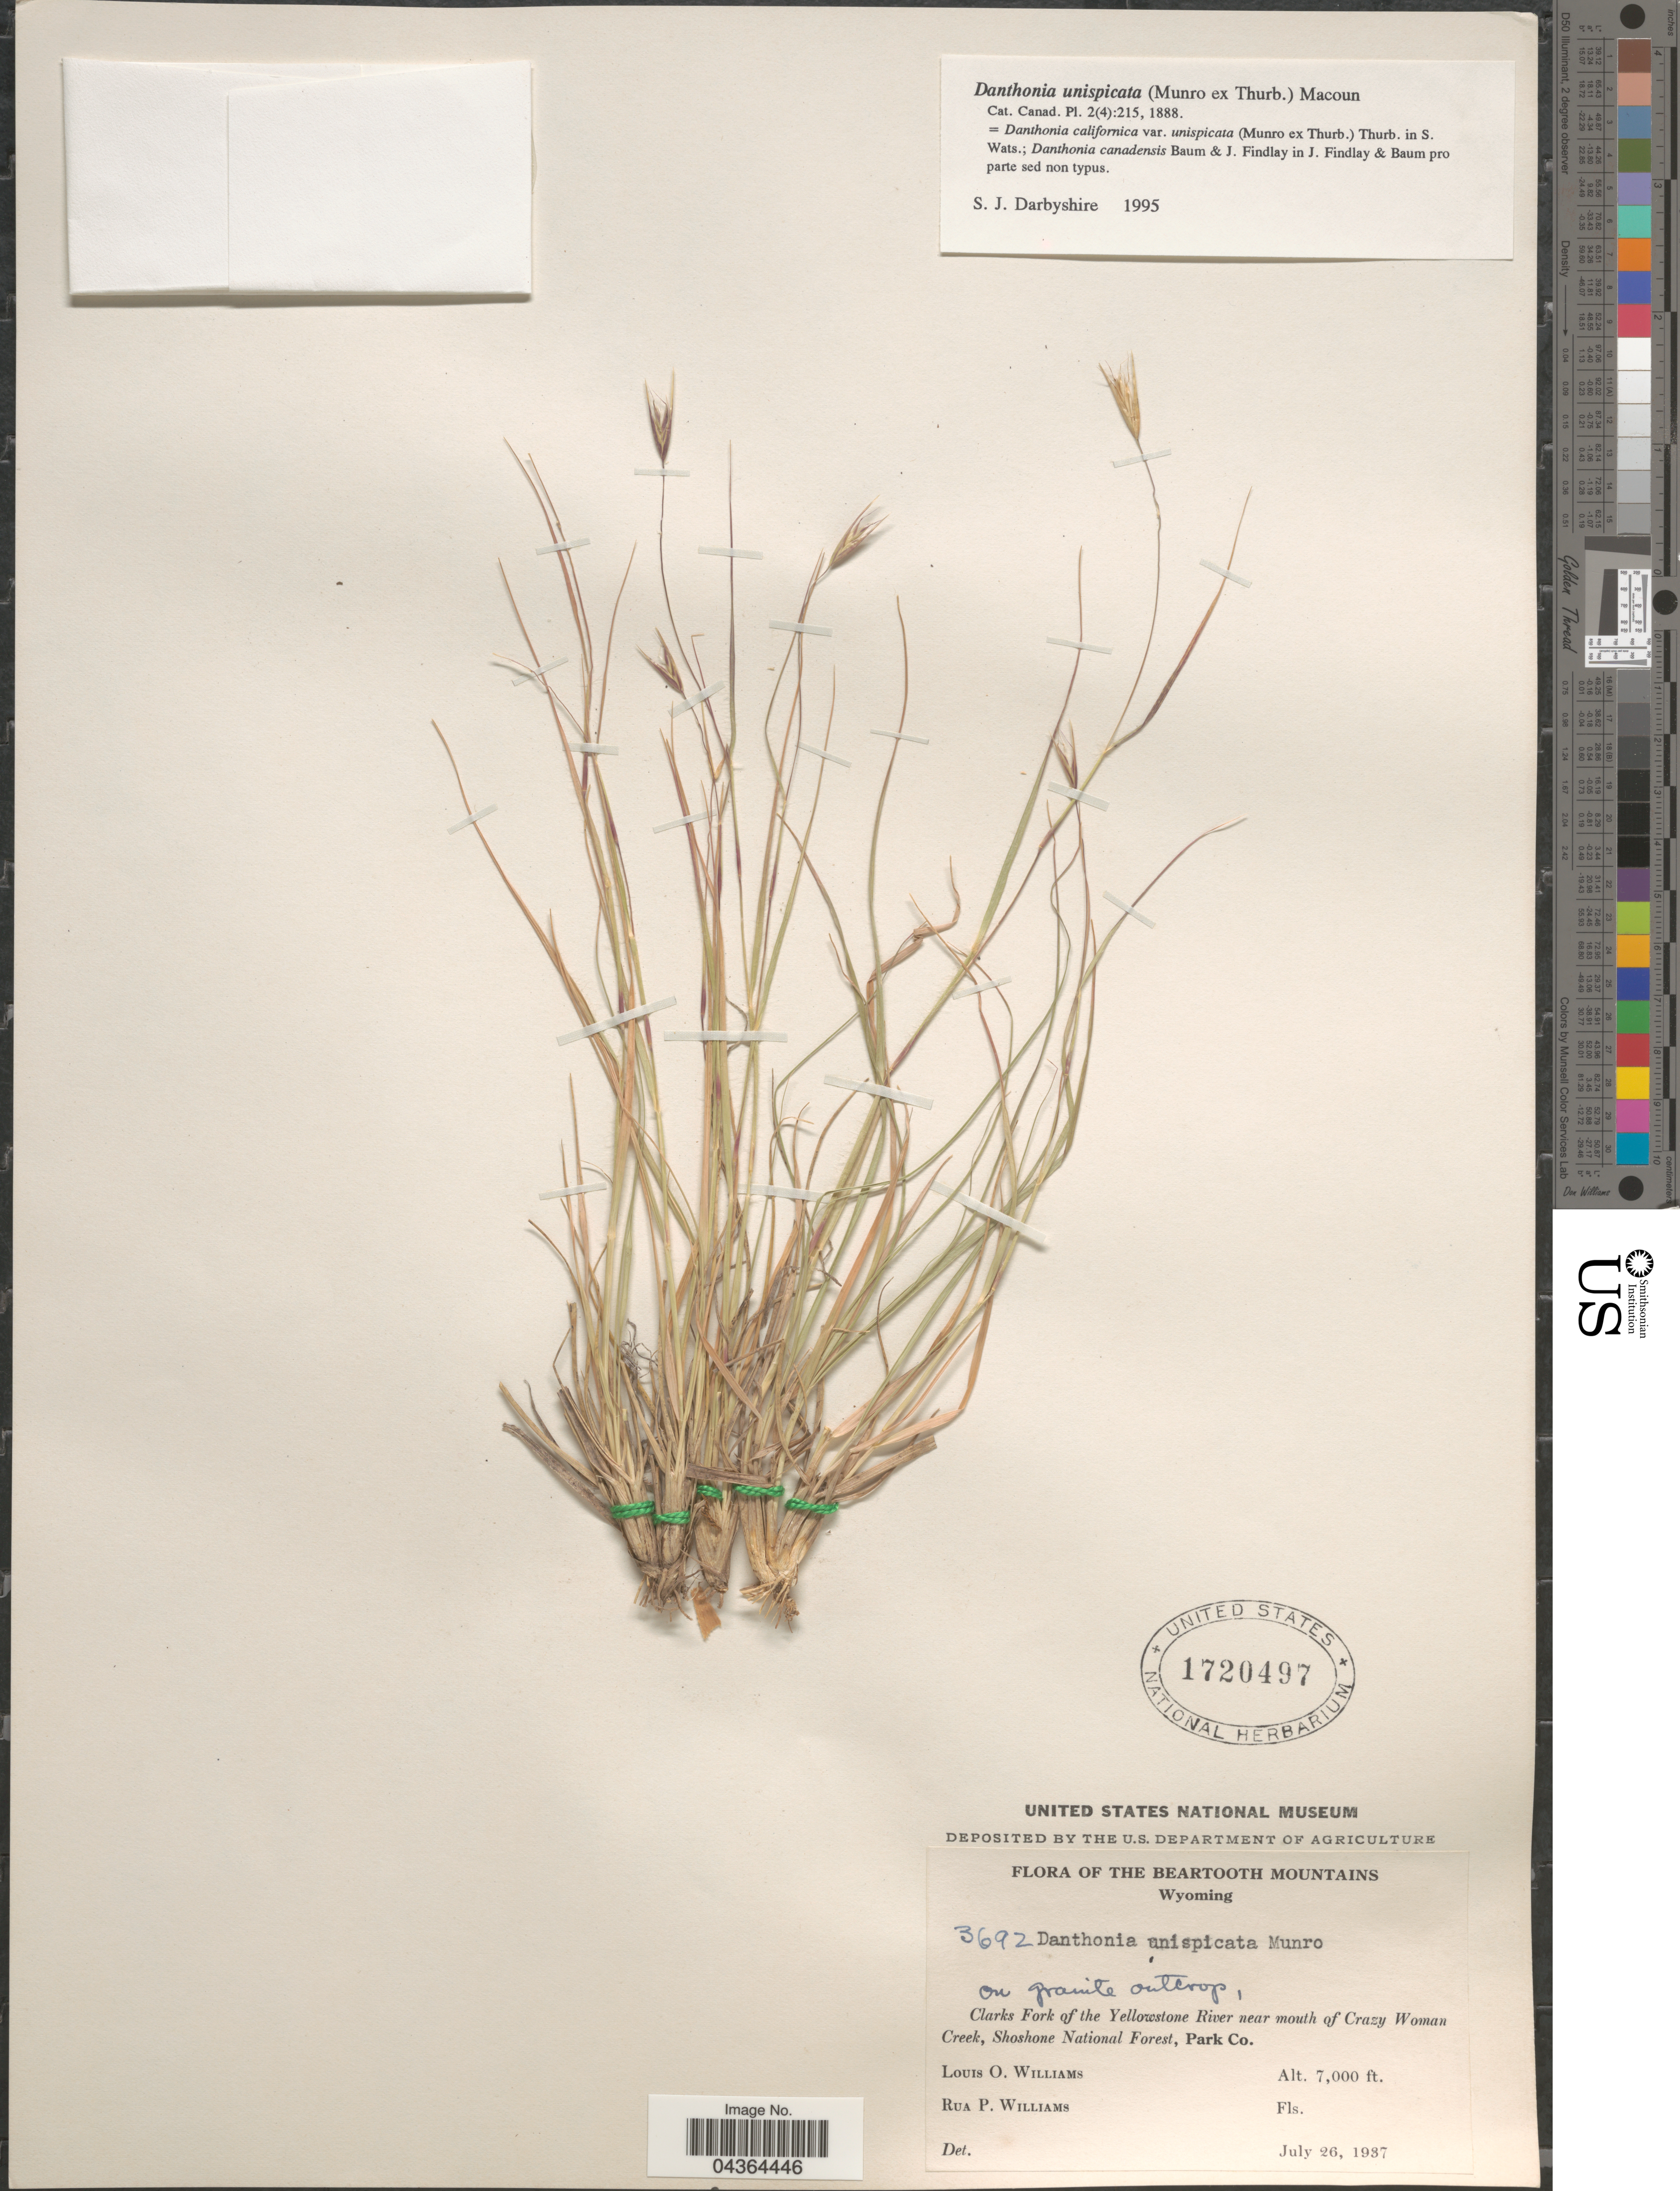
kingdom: Plantae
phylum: Tracheophyta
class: Liliopsida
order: Poales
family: Poaceae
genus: Danthonia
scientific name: Danthonia unispicata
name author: (Thurb.) Munro ex Macoun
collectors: L. O. Williams & R. P. Williams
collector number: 3692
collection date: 1937-07-26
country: United States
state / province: Wyoming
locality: Beartooth Mountains. On granite outcrop, Clarks Fork of the Yellowstone River near mouth of Crazy Woman Creek, Shoshone National Forest, Park Co.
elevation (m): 2134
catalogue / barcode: US 1720497